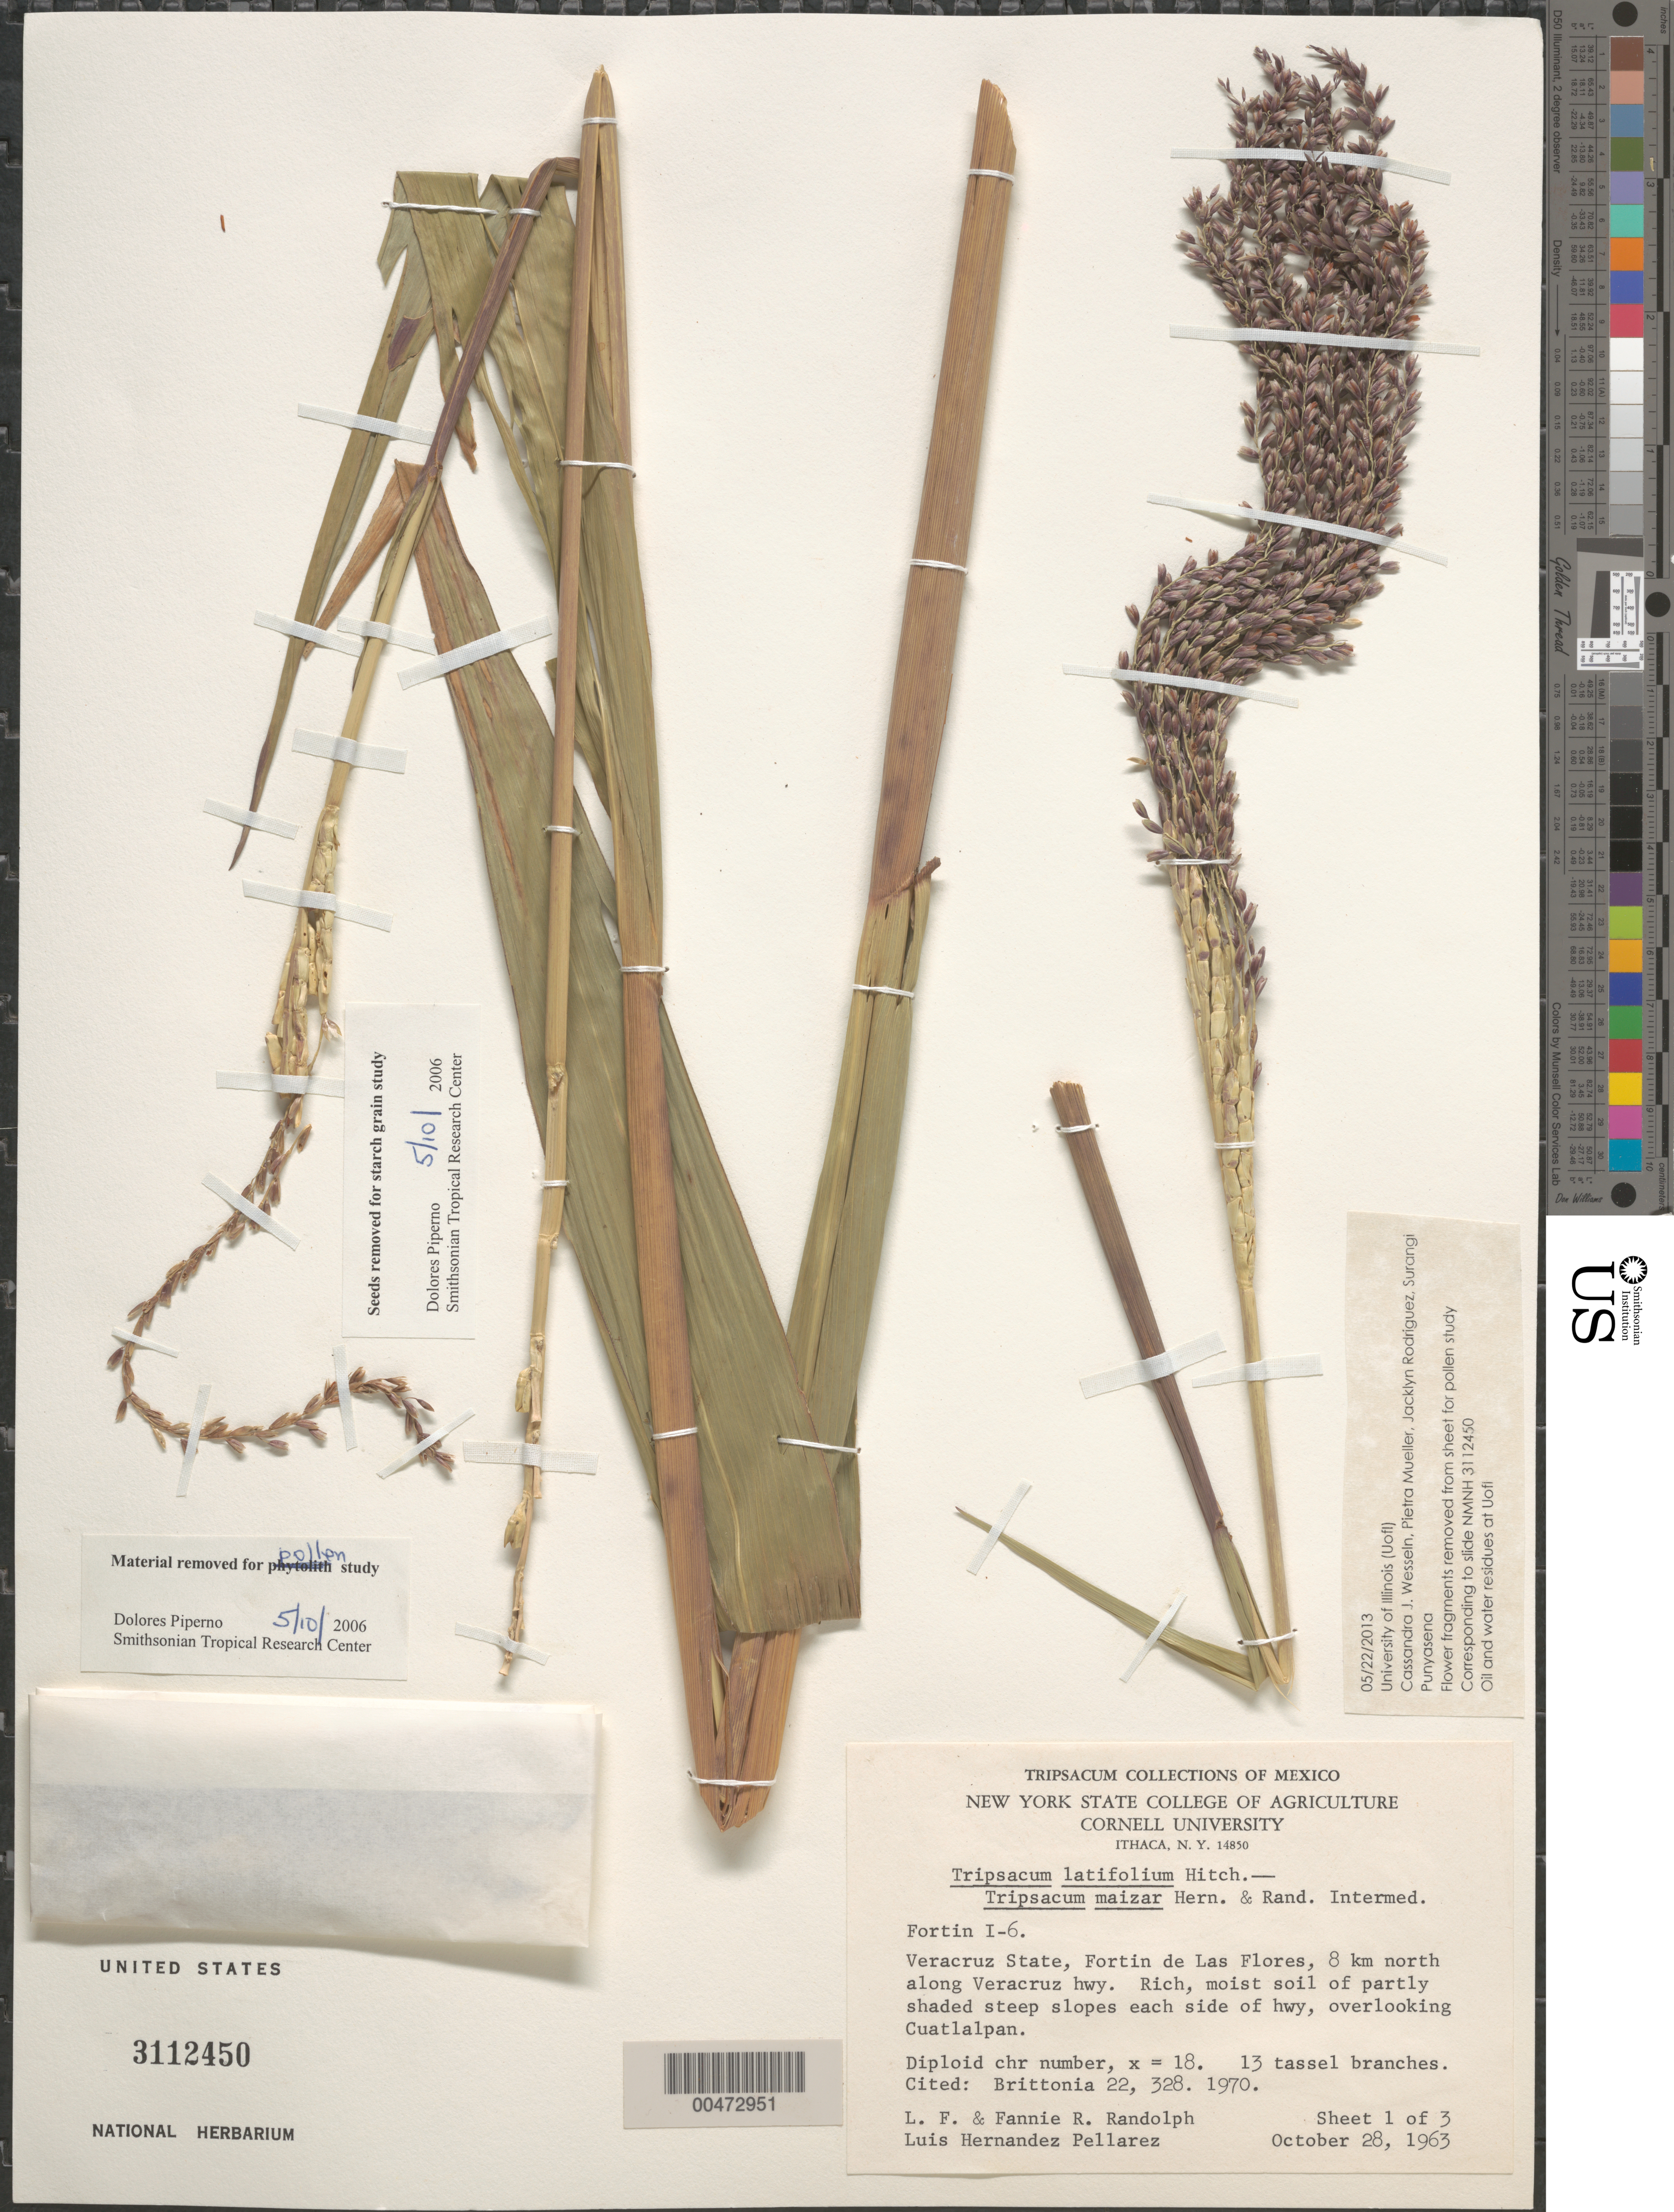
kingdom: Plantae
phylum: Tracheophyta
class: Liliopsida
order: Poales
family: Poaceae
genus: Tripsacum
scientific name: Tripsacum latifolium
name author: Hitchc.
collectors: L. F. Randolph, F. Randolph & L. Hernandez-Pellarez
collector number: Fortin I-6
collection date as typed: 28 Oct 1963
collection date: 1963-10-28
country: Mexico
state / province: Veracruz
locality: Fortin de Las Flores, 8 km N along Veracruz hwy, each side of hwy, overlooking Cuatlalpan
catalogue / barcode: US 3112450